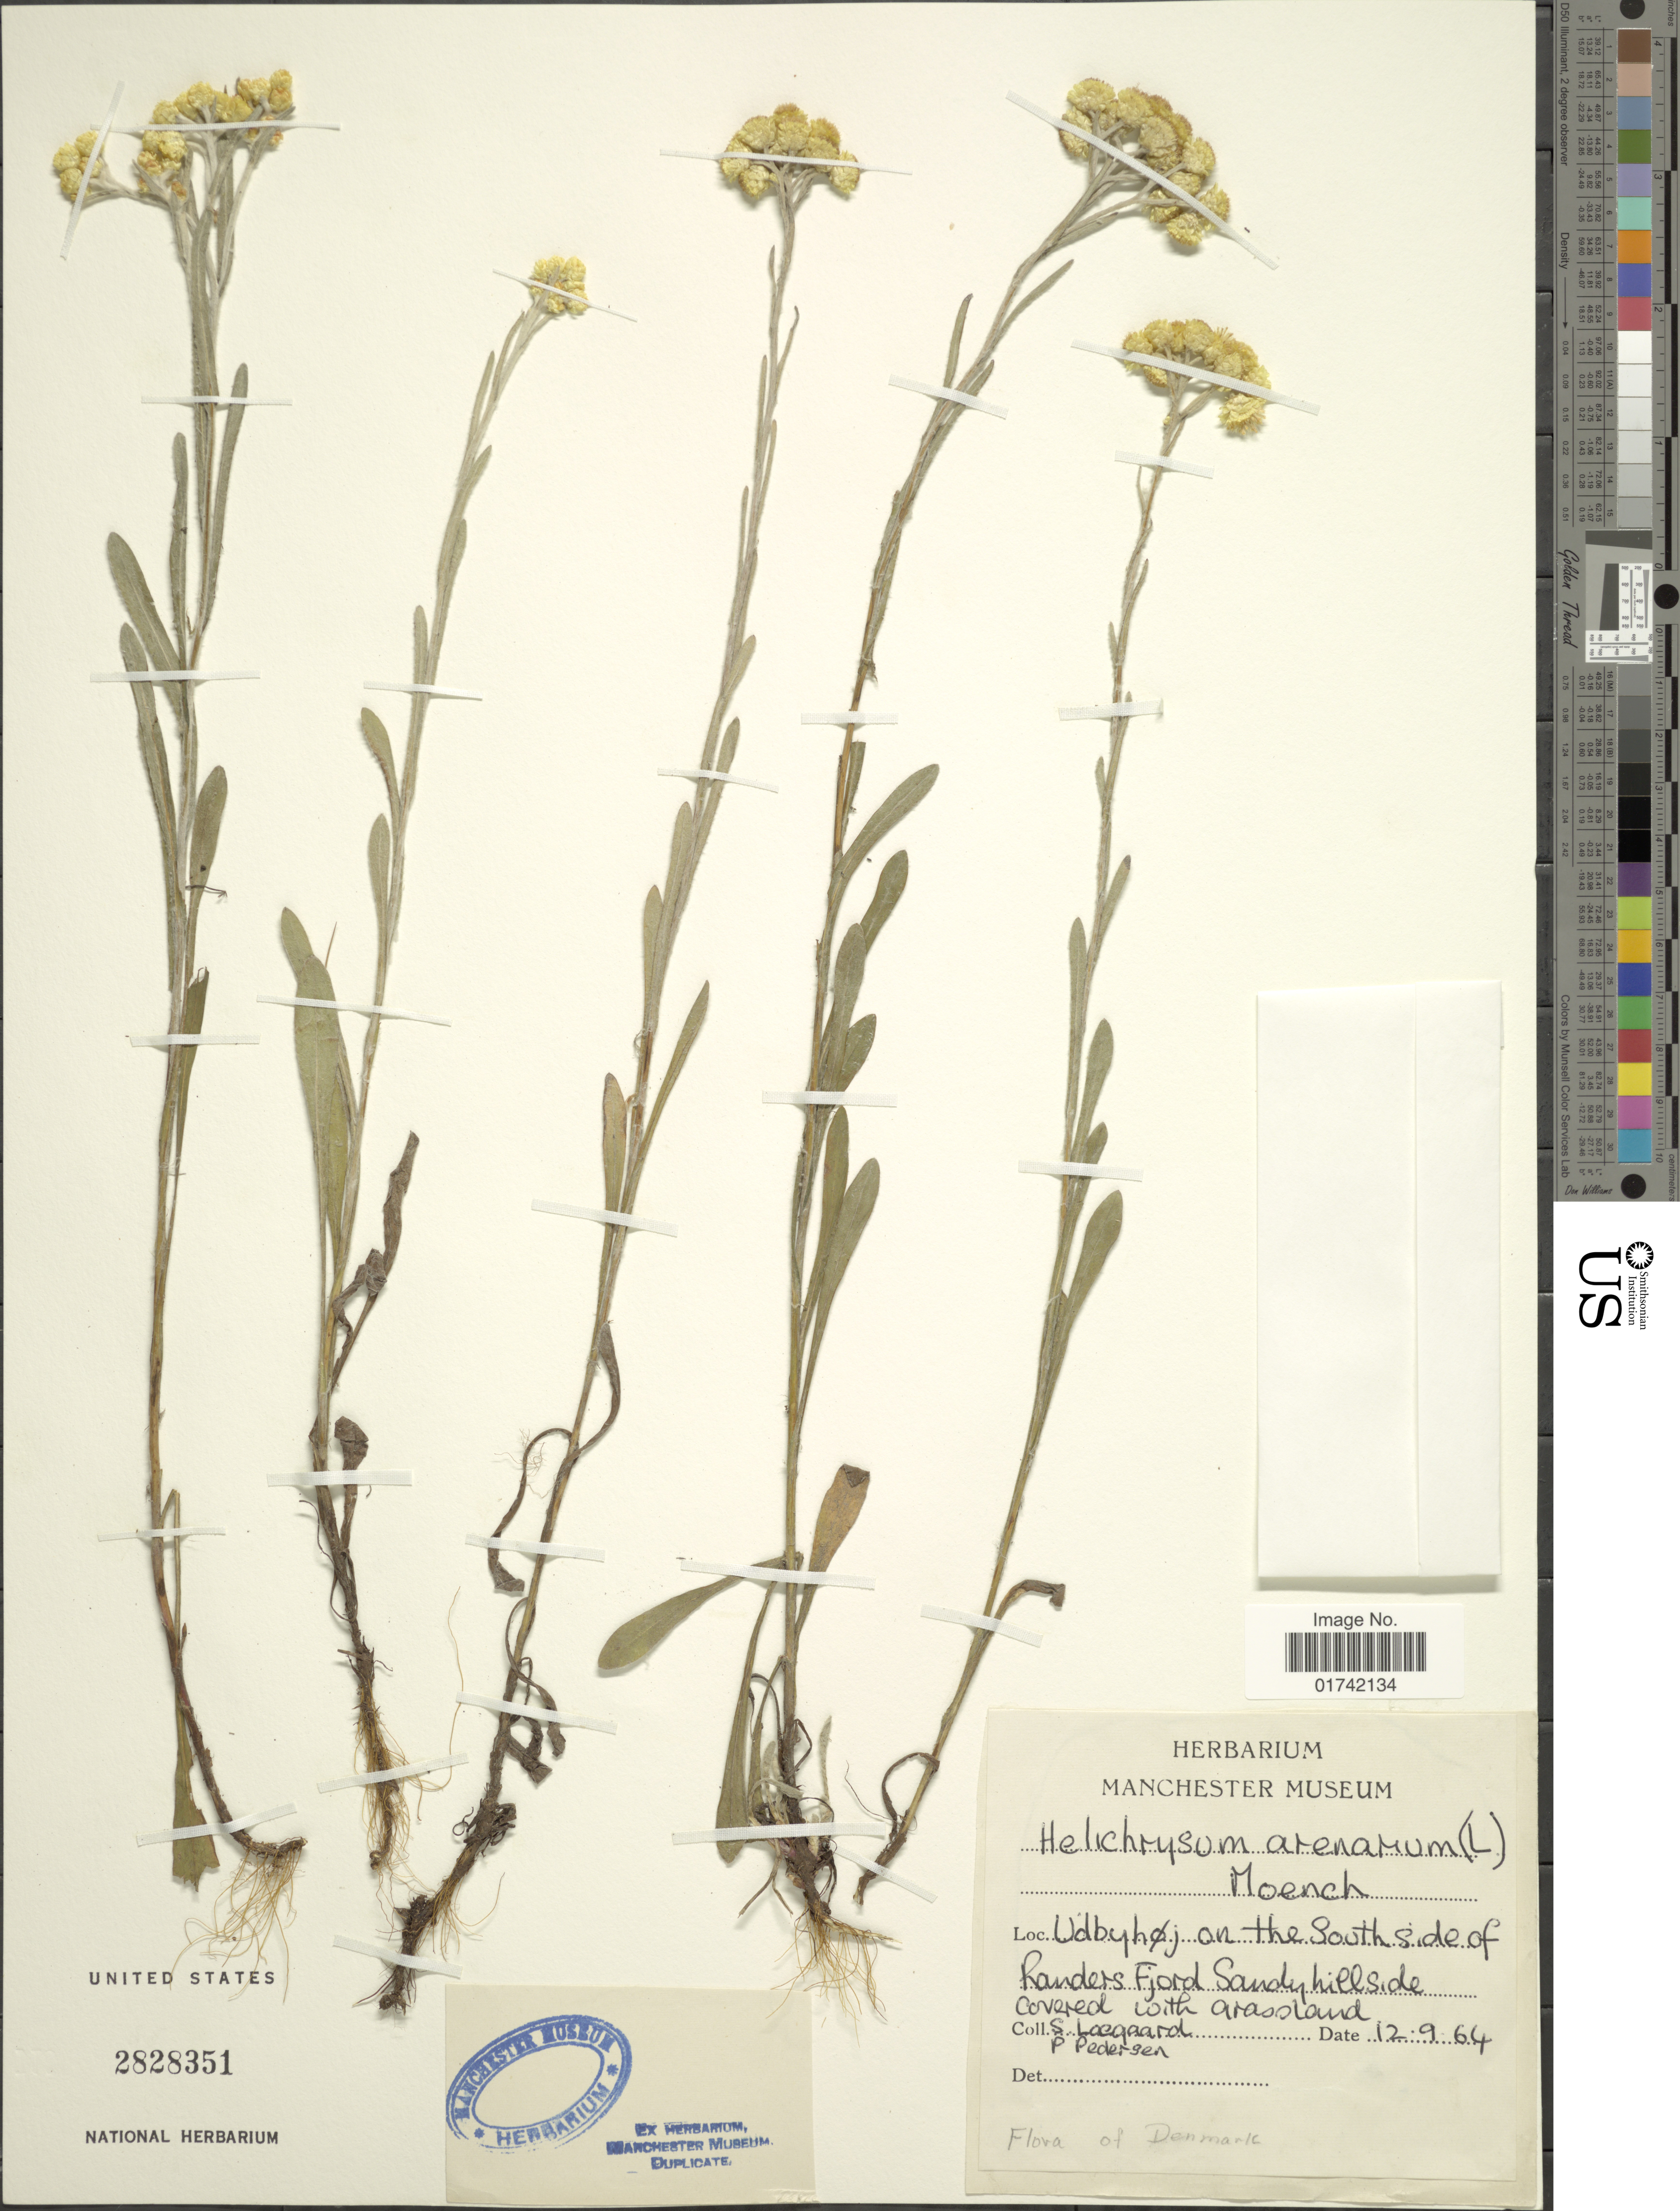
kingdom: Plantae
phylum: Tracheophyta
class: Magnoliopsida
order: Asterales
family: Asteraceae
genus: Helichrysum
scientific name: Helichrysum arenarium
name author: (L.) Moench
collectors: S. Lægaard & P. Pedersen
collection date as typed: Transcribed d/m/y: 12/9/64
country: Denmark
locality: On the South Side of Randers Fjord Sandy hillside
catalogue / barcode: US 2828351